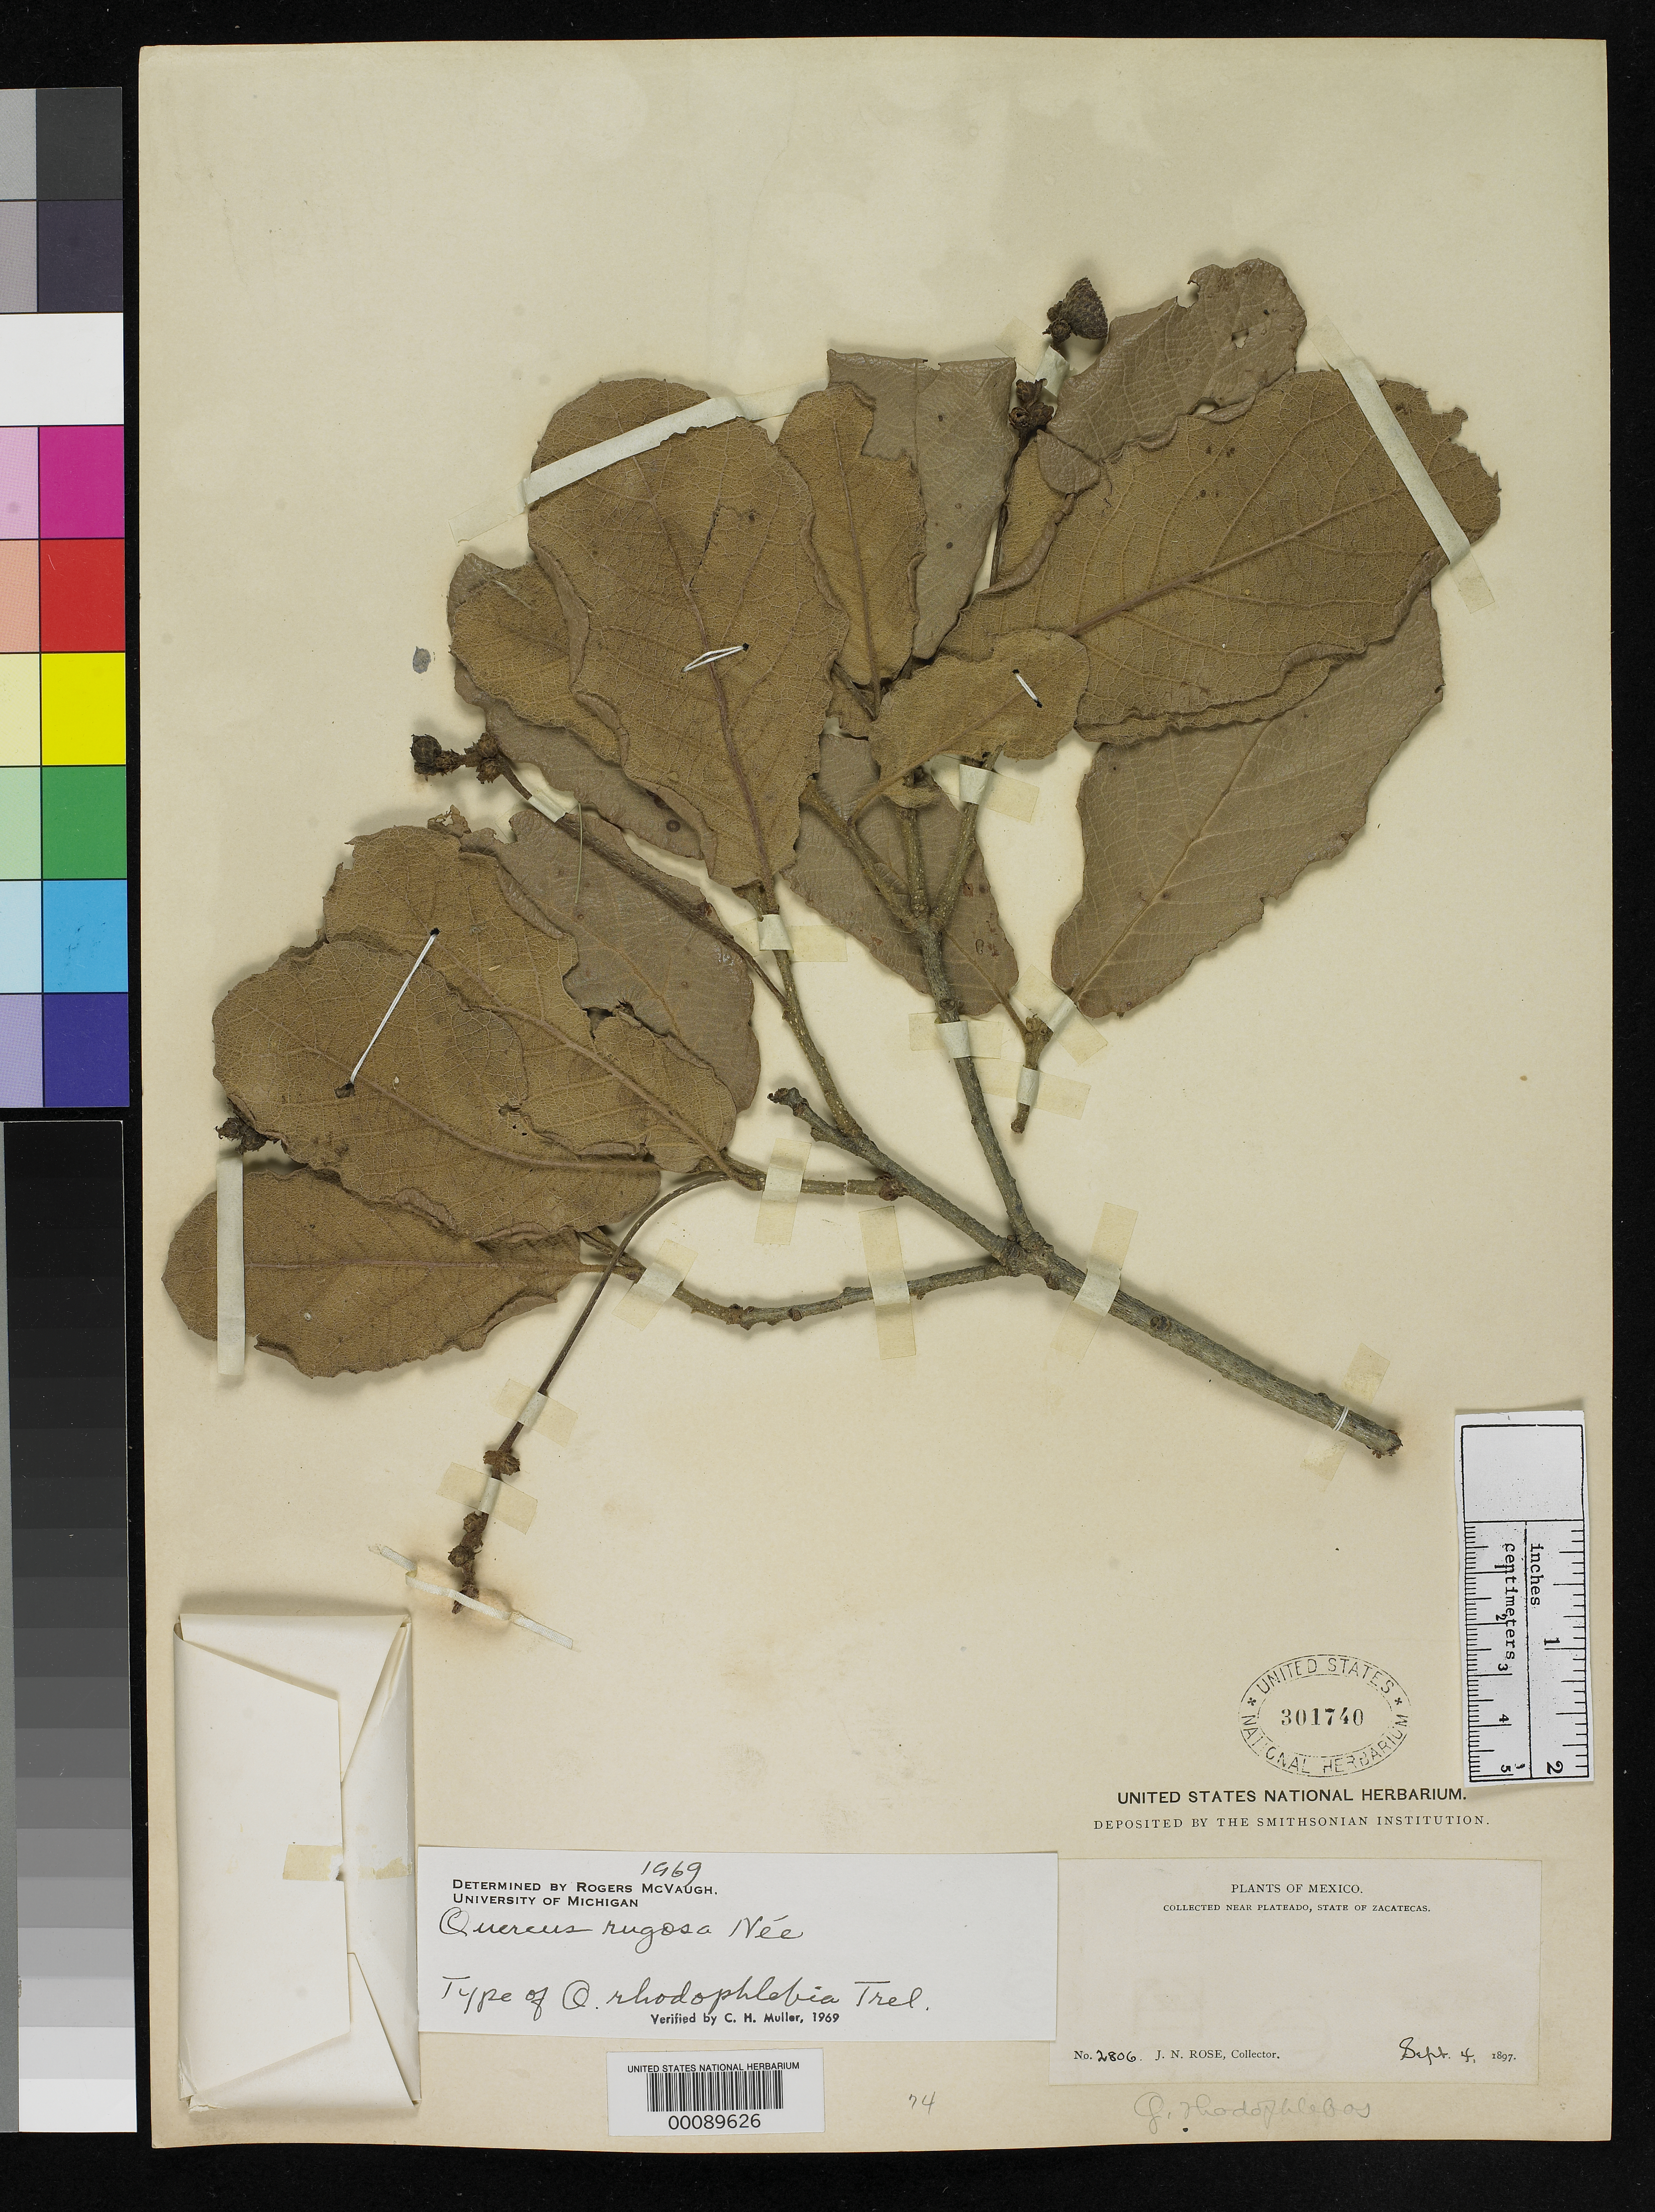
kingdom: Plantae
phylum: Tracheophyta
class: Magnoliopsida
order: Fagales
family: Fagaceae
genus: Quercus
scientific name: Quercus rhodophlebia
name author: Trel.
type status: Holotype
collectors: J. N. Rose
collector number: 2806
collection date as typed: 04 Sep 1897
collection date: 1897-09-04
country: Mexico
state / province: Zacatecas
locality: Plateado.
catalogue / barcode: US 301740